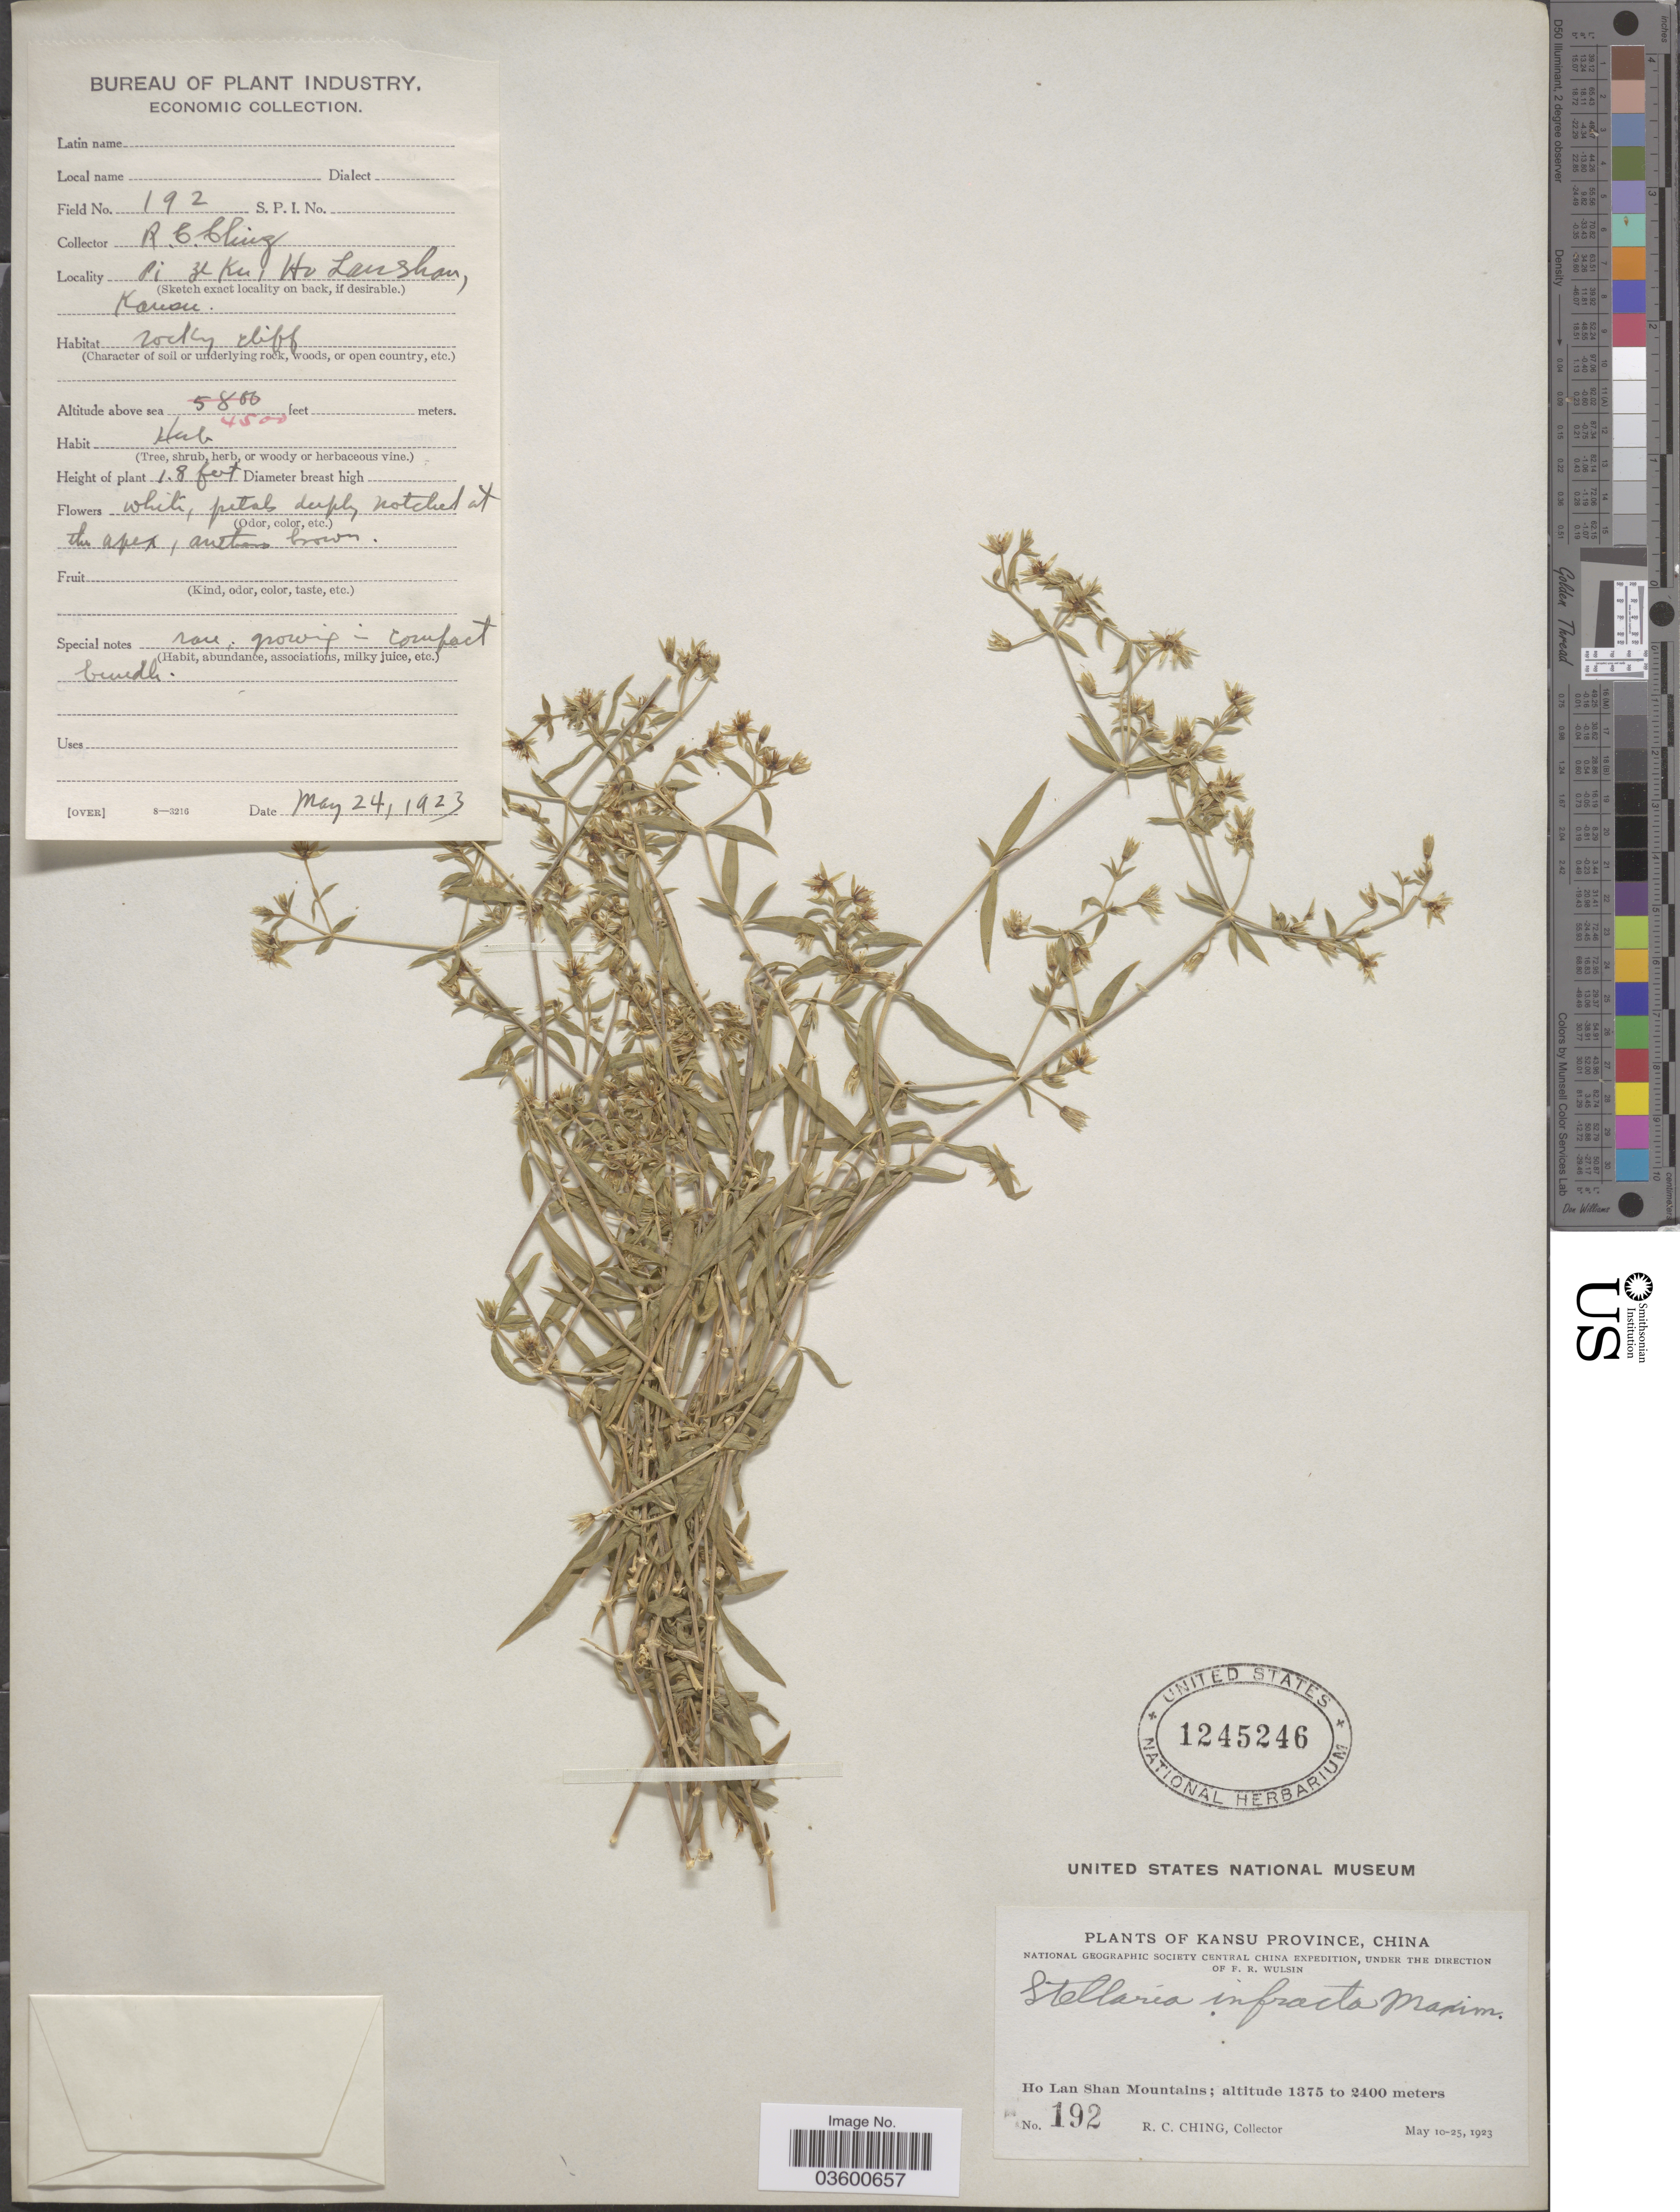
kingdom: Plantae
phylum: Tracheophyta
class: Magnoliopsida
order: Caryophyllales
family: Caryophyllaceae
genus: Stellaria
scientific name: Stellaria infracta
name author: Maxim.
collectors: R. C. Ching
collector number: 192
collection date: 1923-05-24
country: China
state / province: Gansu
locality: Kansu Province. Ho Lan Shan Mountains. Pi Ze Ku, Ho Lan Shan.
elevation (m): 1372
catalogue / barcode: US 1245246